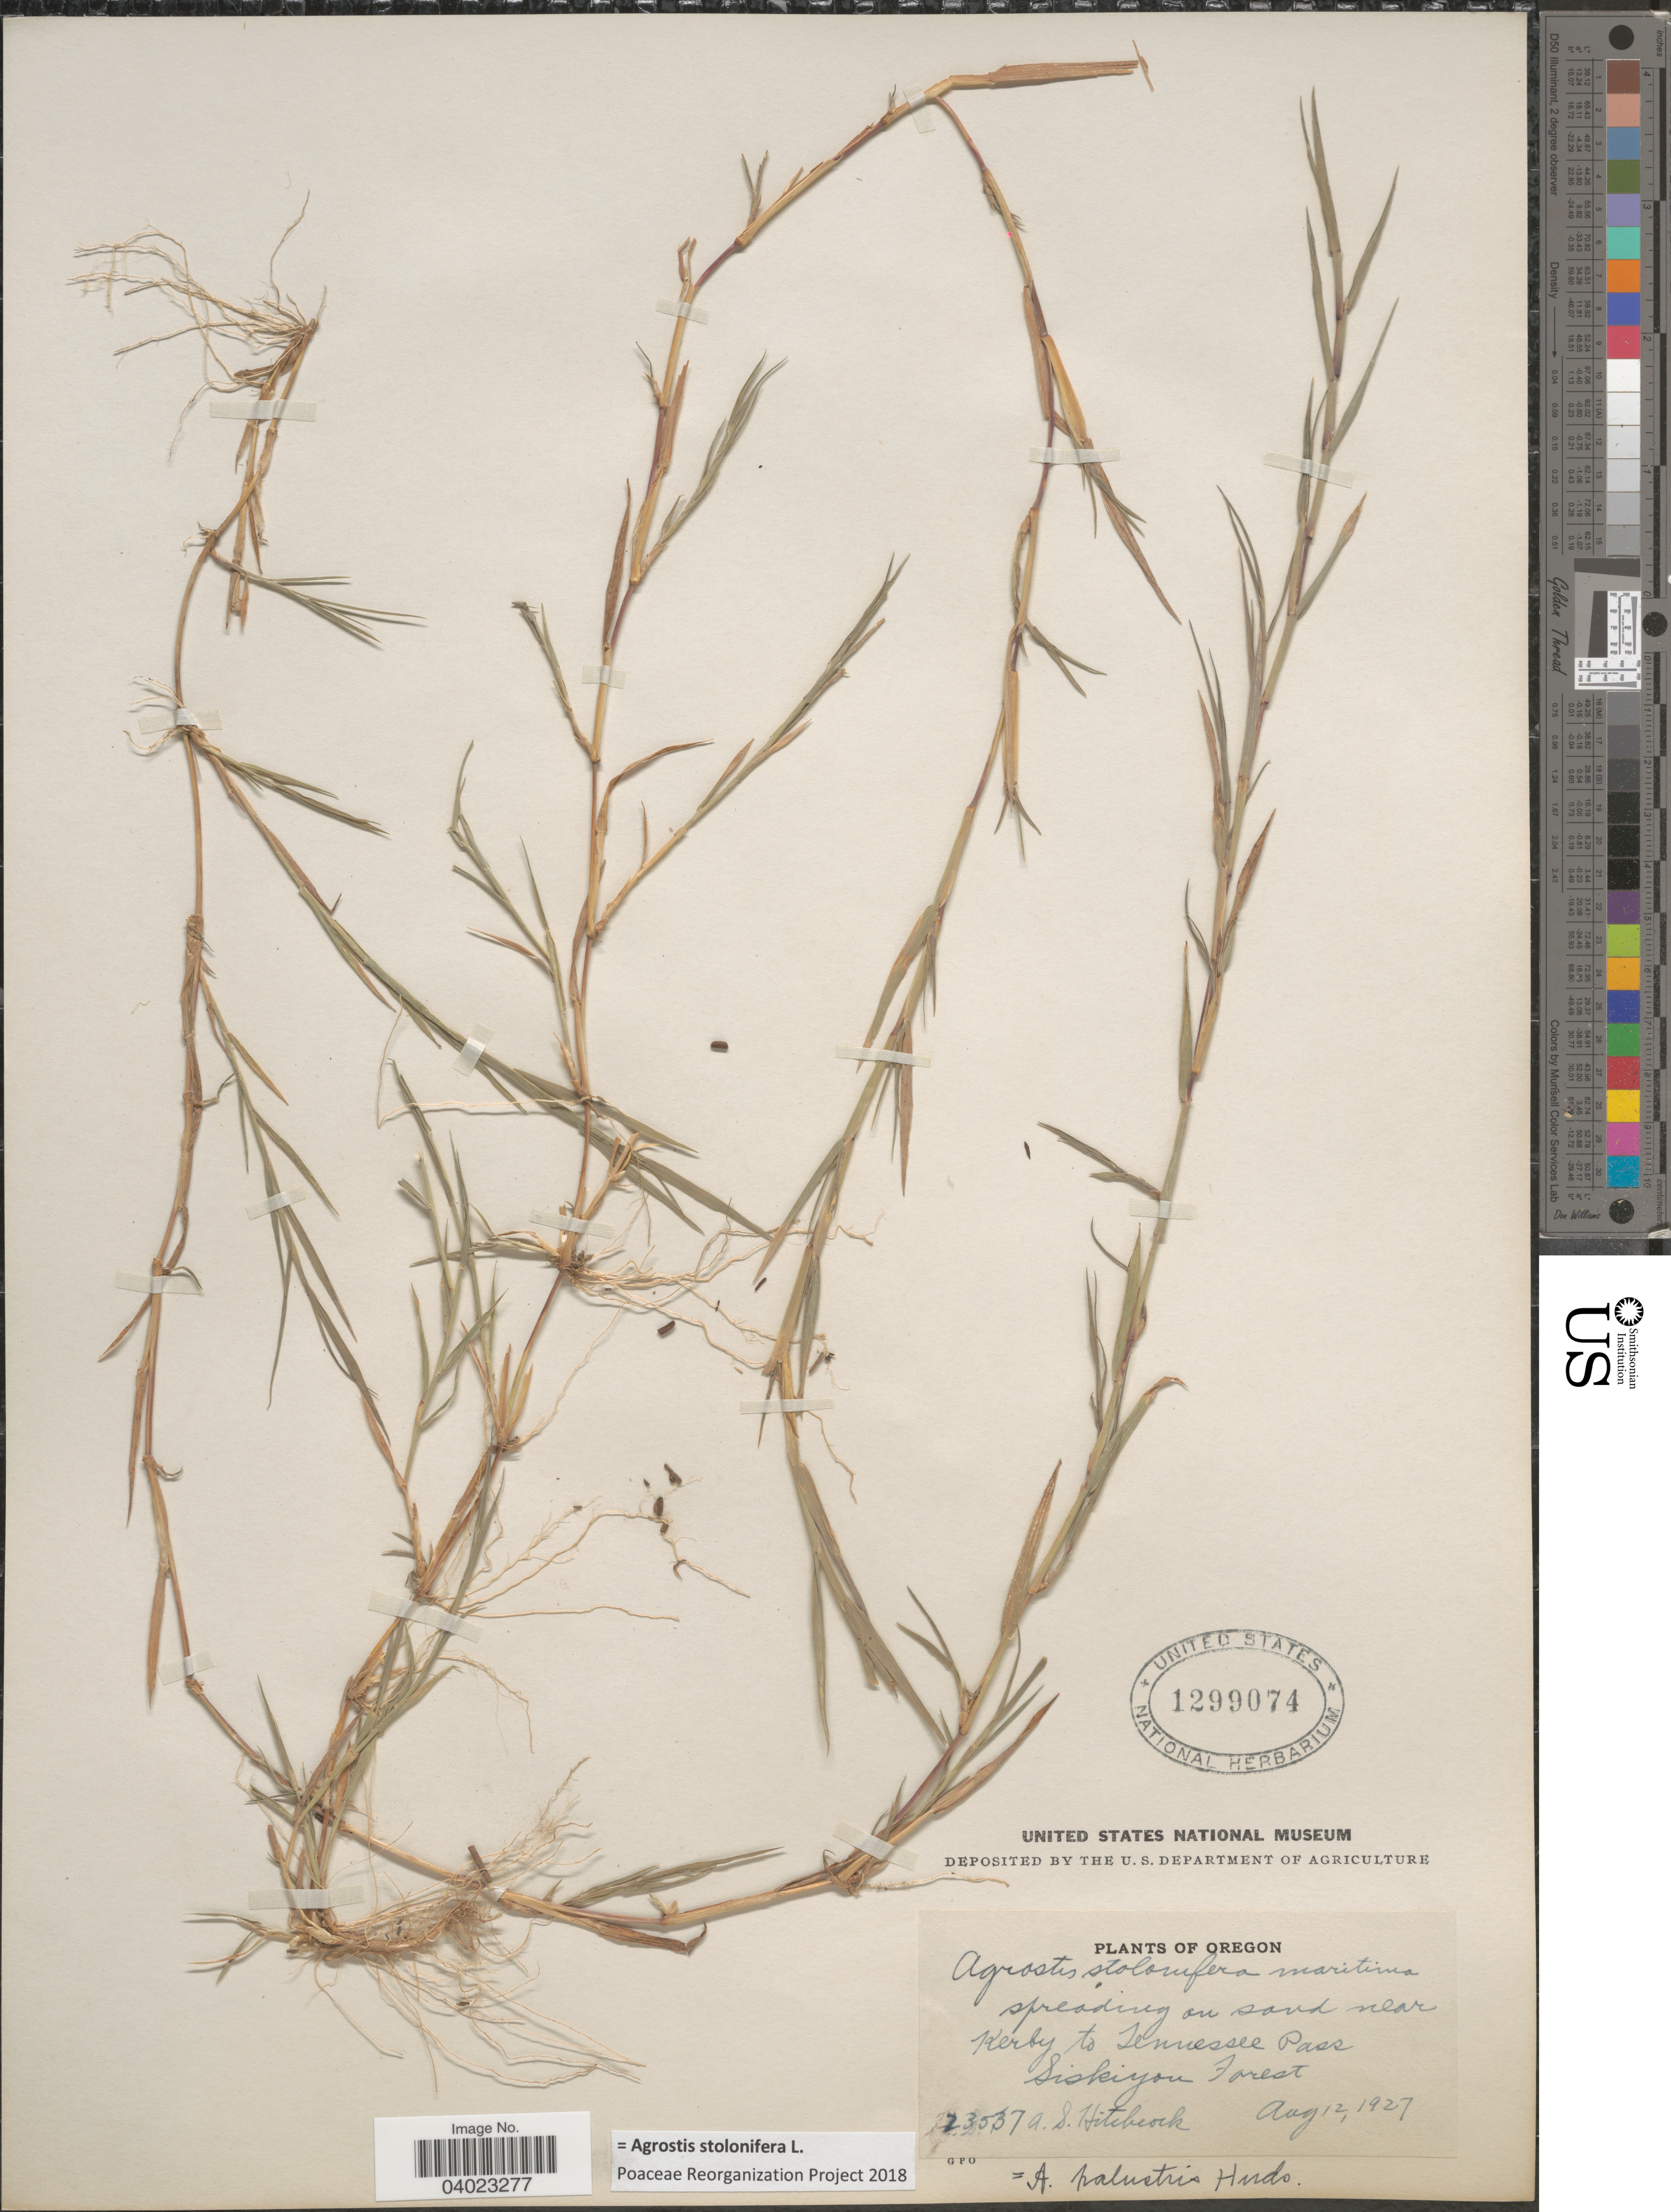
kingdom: Plantae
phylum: Tracheophyta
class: Liliopsida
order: Poales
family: Poaceae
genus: Agrostis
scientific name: Agrostis stolonifera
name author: L.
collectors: A. S. Hitchcock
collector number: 23537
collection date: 1927-08-12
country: United States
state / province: Oregon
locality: Spreading on sand near Kerby to Tennessee Pass. Siskiyou Forest.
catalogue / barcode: US 1299074